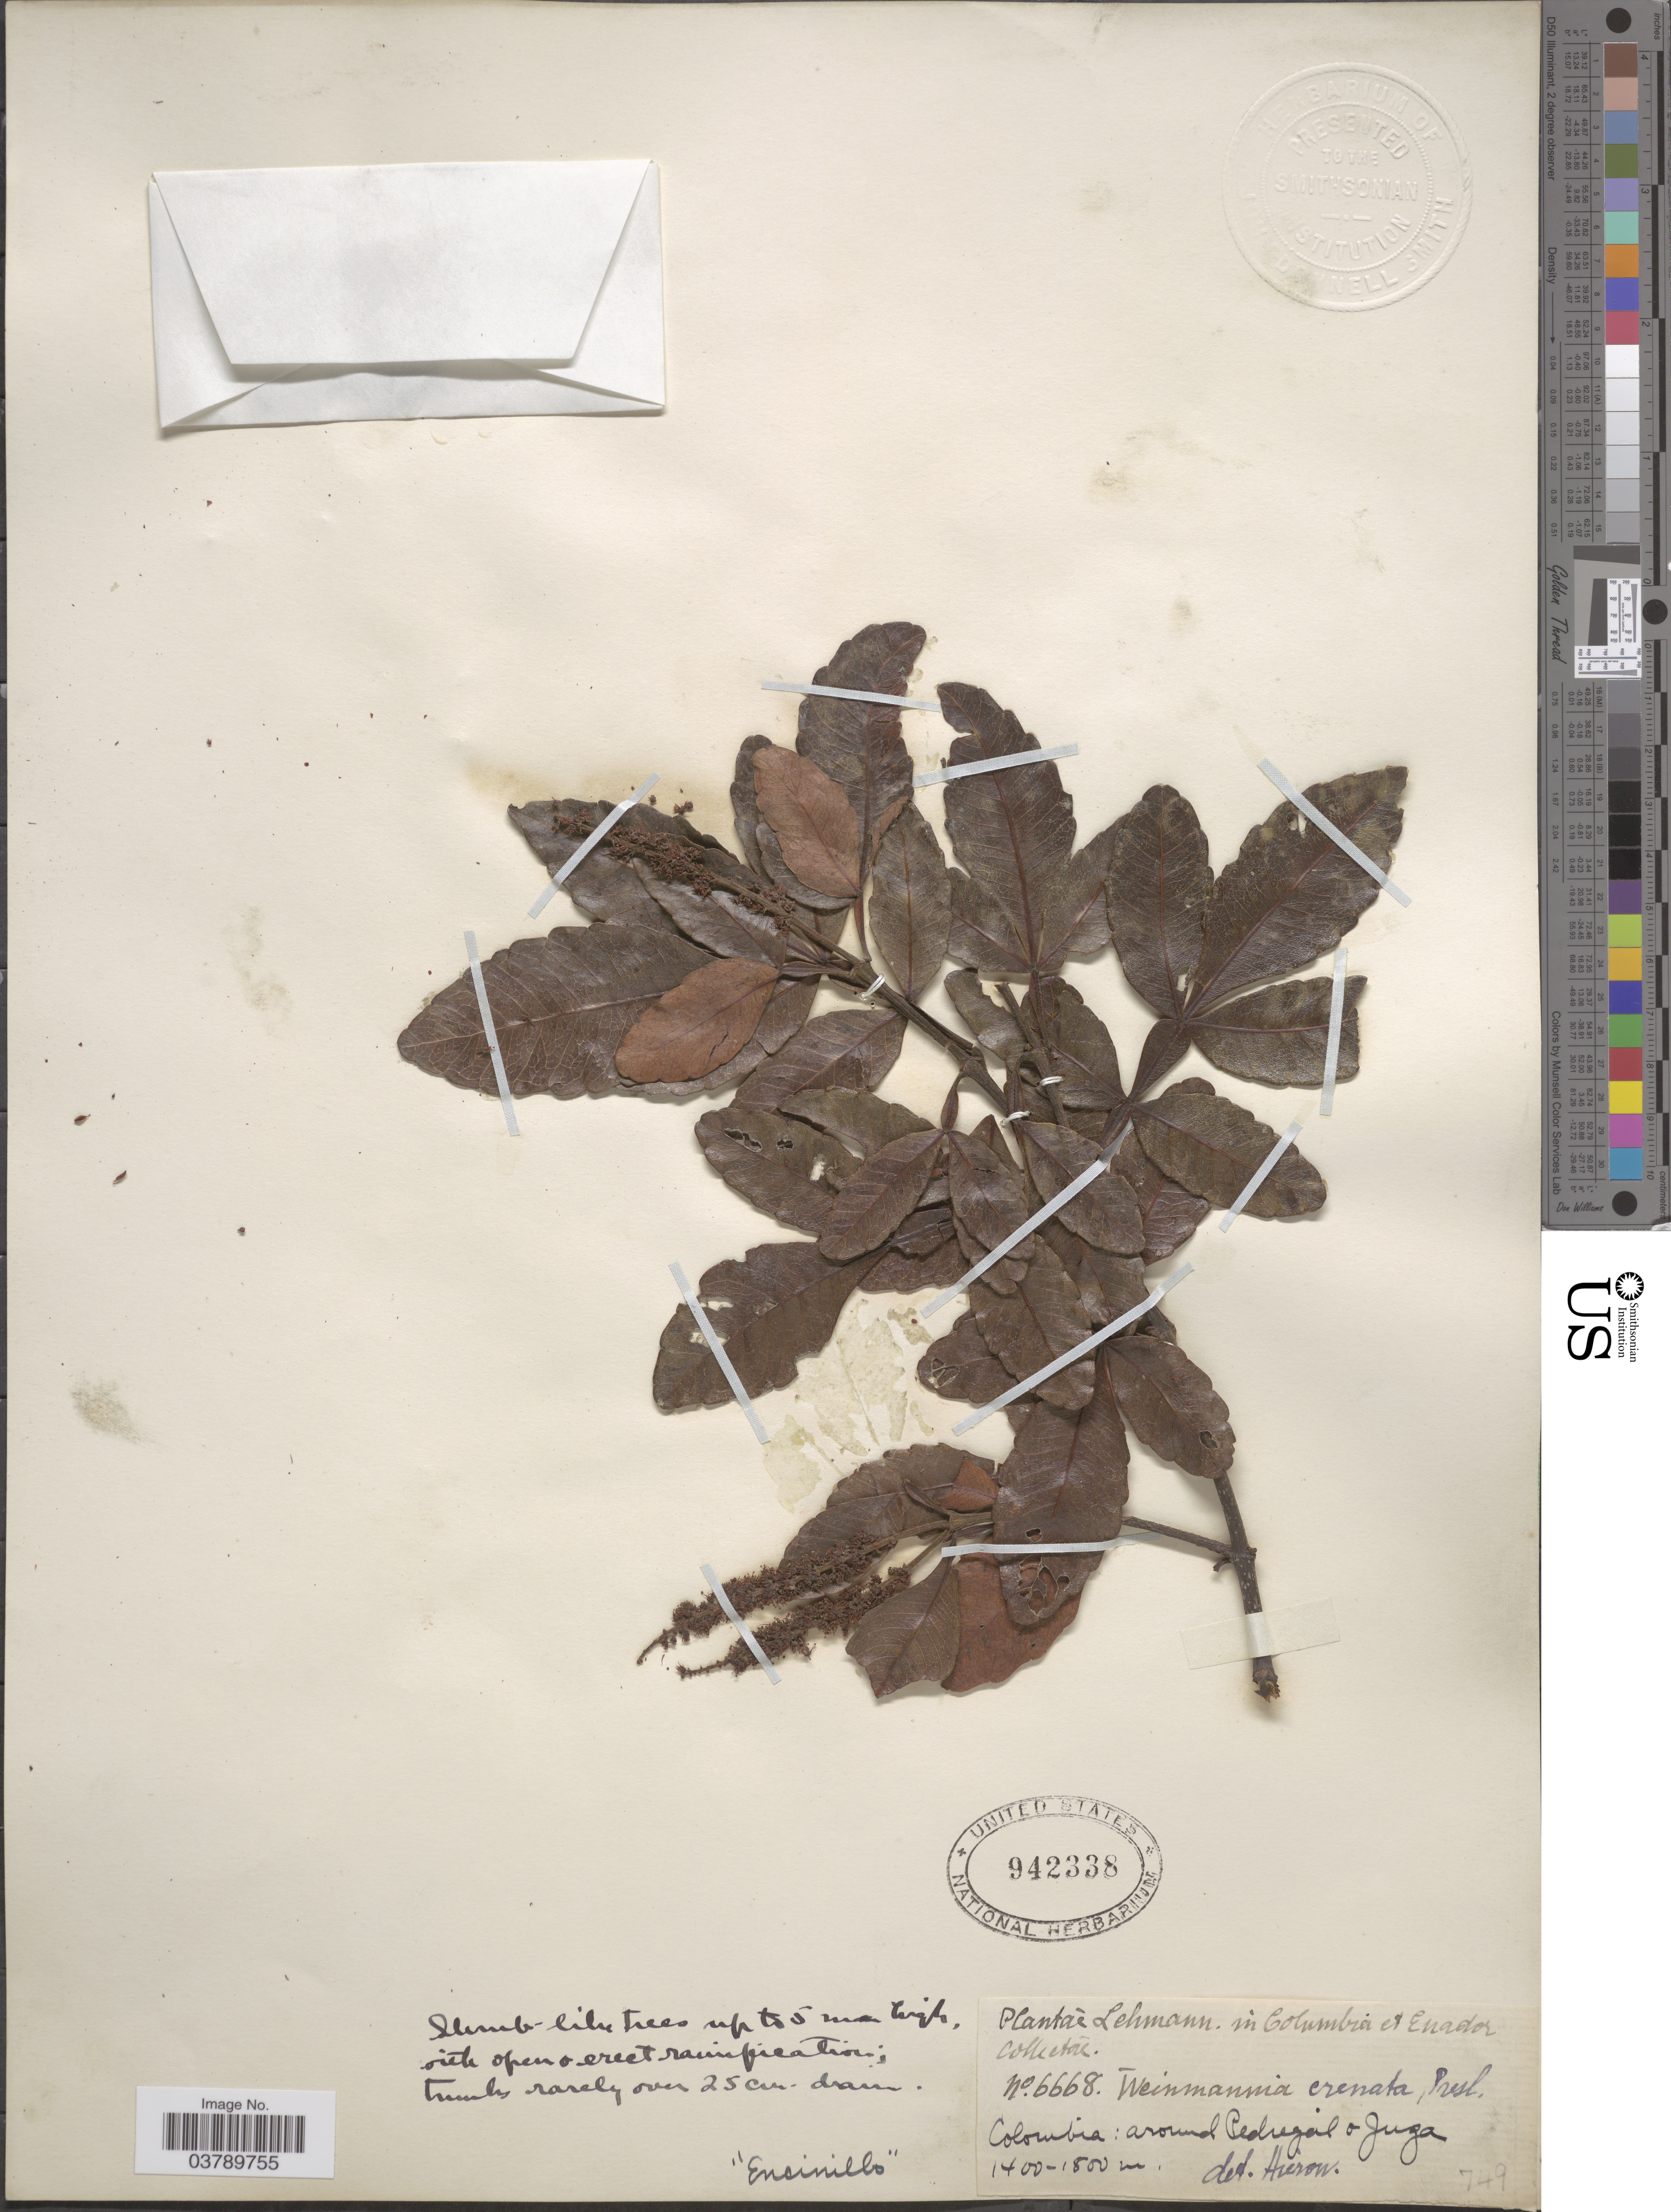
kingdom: Plantae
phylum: Tracheophyta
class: Magnoliopsida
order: Oxalidales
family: Cunoniaceae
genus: Weinmannia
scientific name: Weinmannia sorbifolia var. crenata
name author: Kunth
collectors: -. Lehmann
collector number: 6668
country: Colombia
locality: Around Pedregal o Juza.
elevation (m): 1400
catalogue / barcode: US 942338